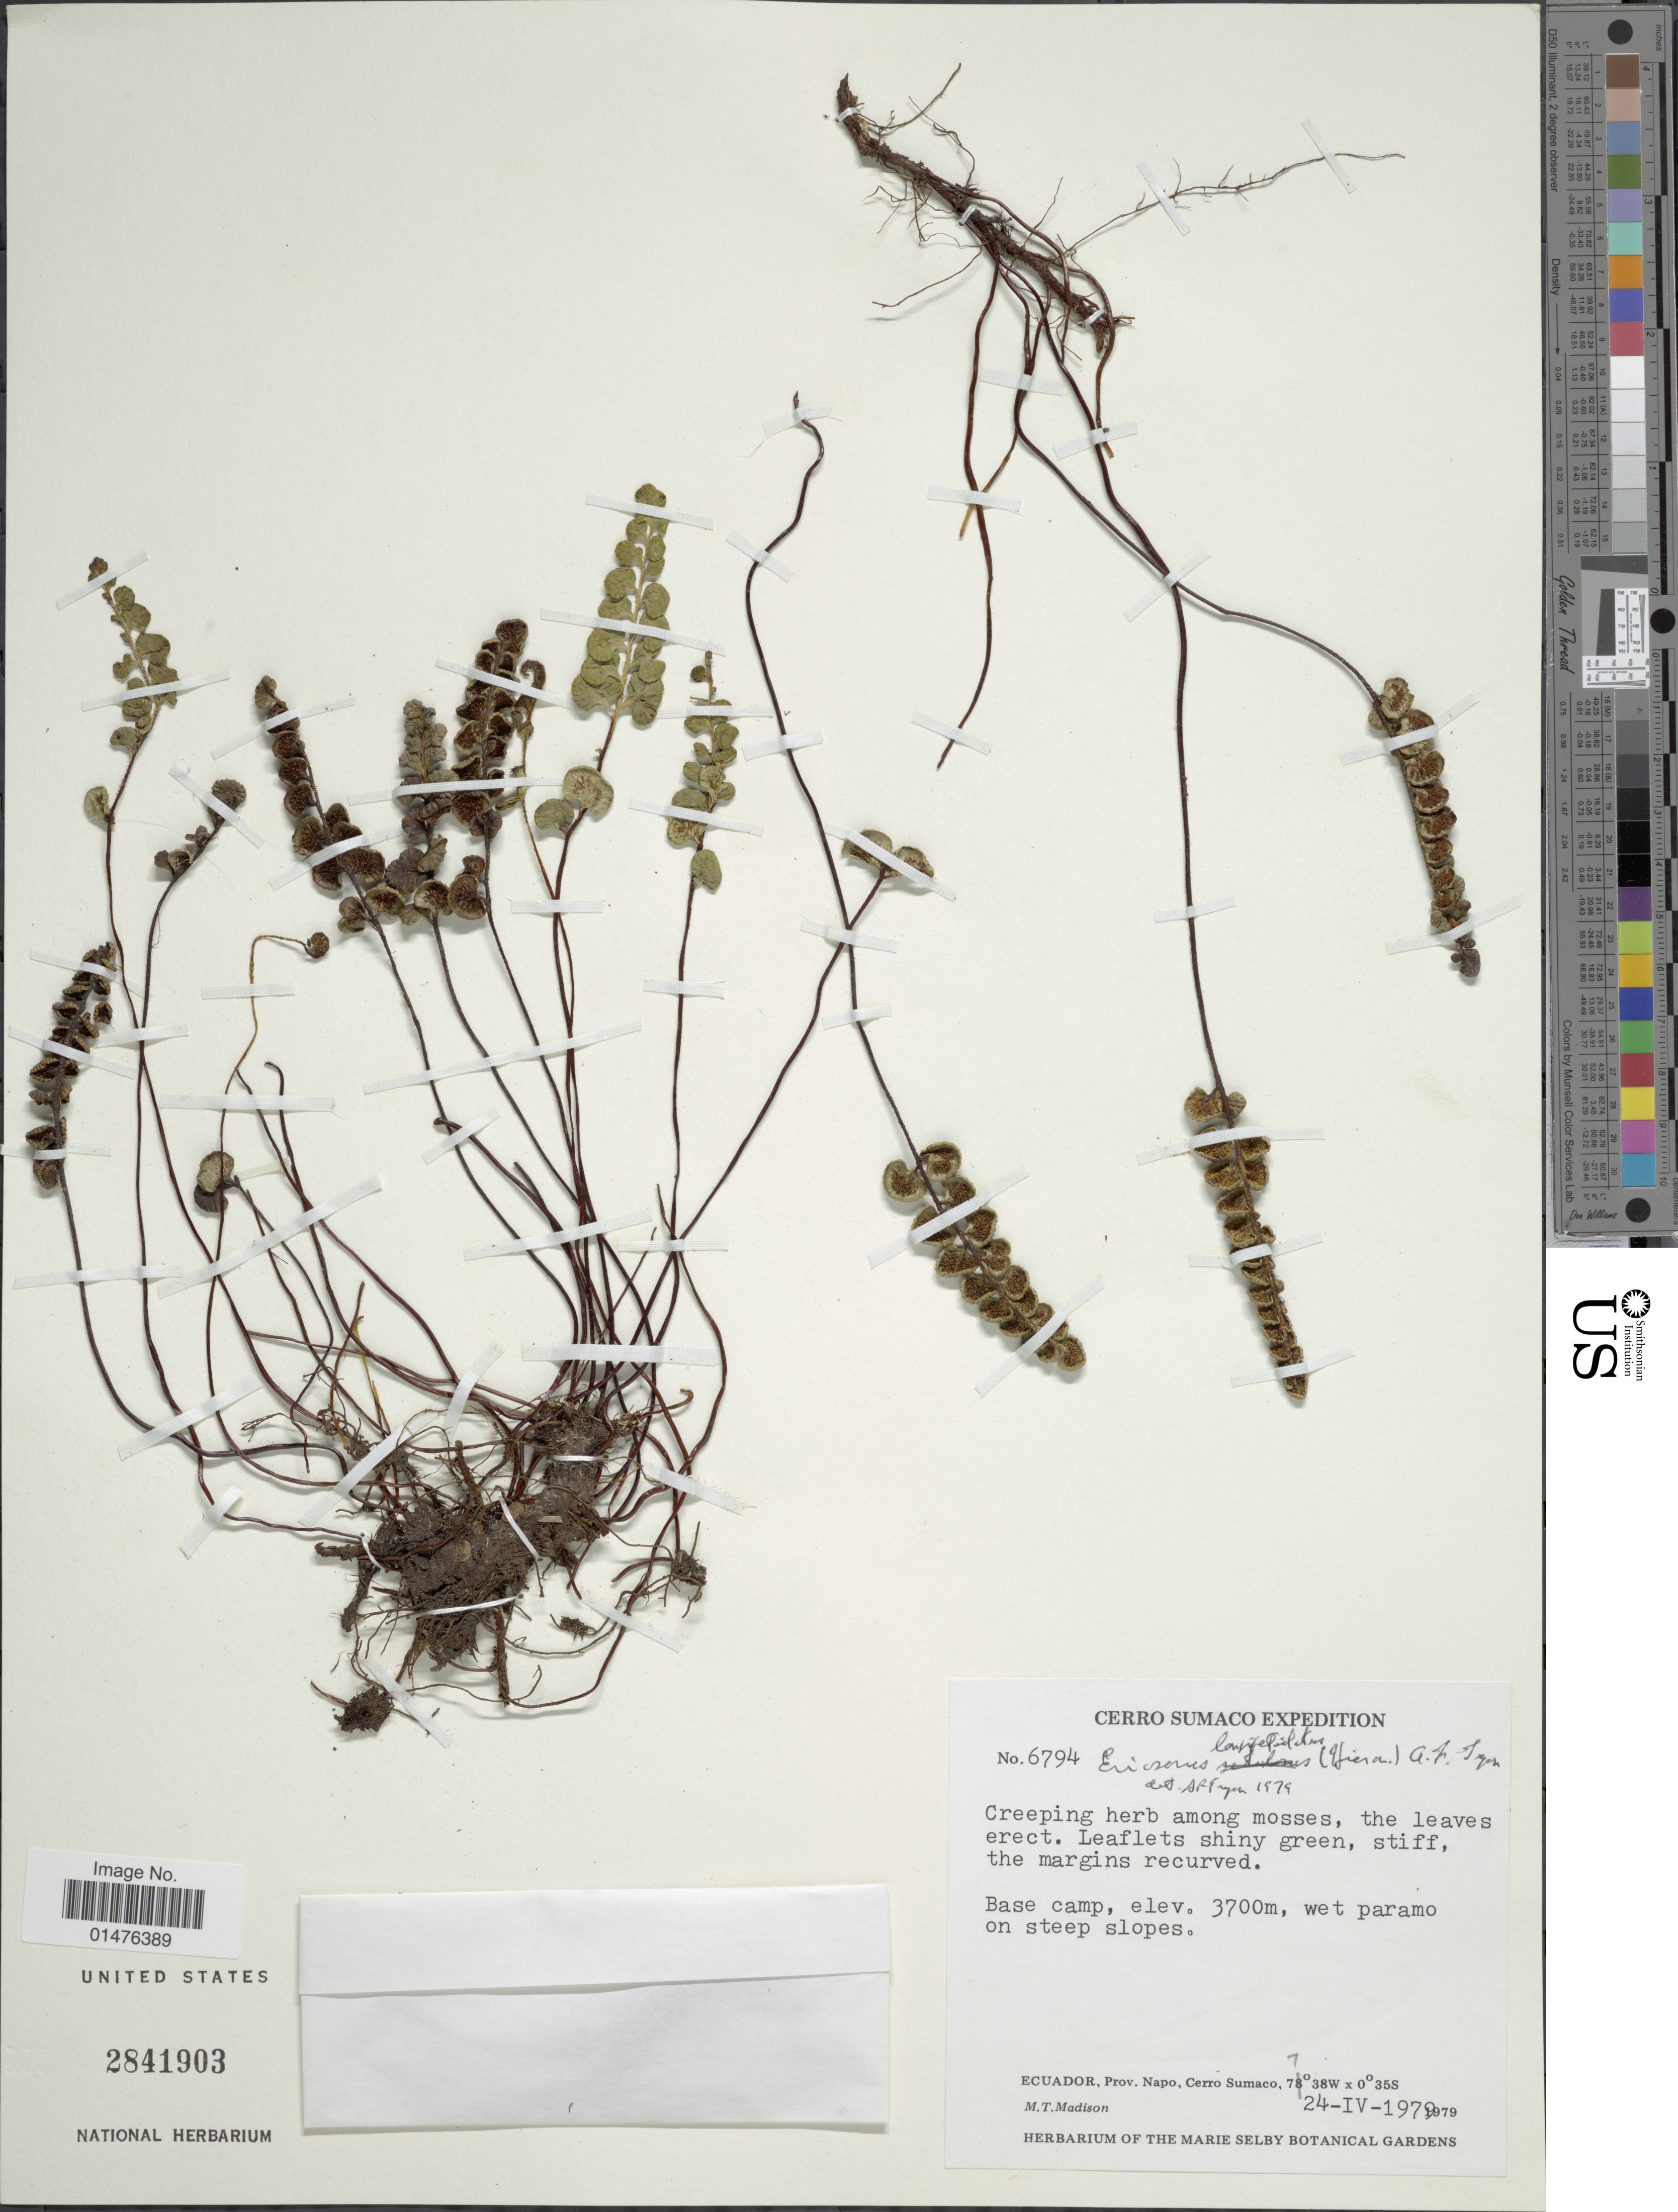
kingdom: Plantae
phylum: Tracheophyta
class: Polypodiopsida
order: Polypodiales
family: Pteridaceae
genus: Jamesonia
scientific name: Jamesonia longipetiolata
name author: (Hieron.) Christenh.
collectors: M. T. Madison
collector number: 6794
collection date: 1979-04-24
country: Ecuador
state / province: Napo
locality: Cerro Sumaco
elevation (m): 3700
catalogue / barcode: US 2841903